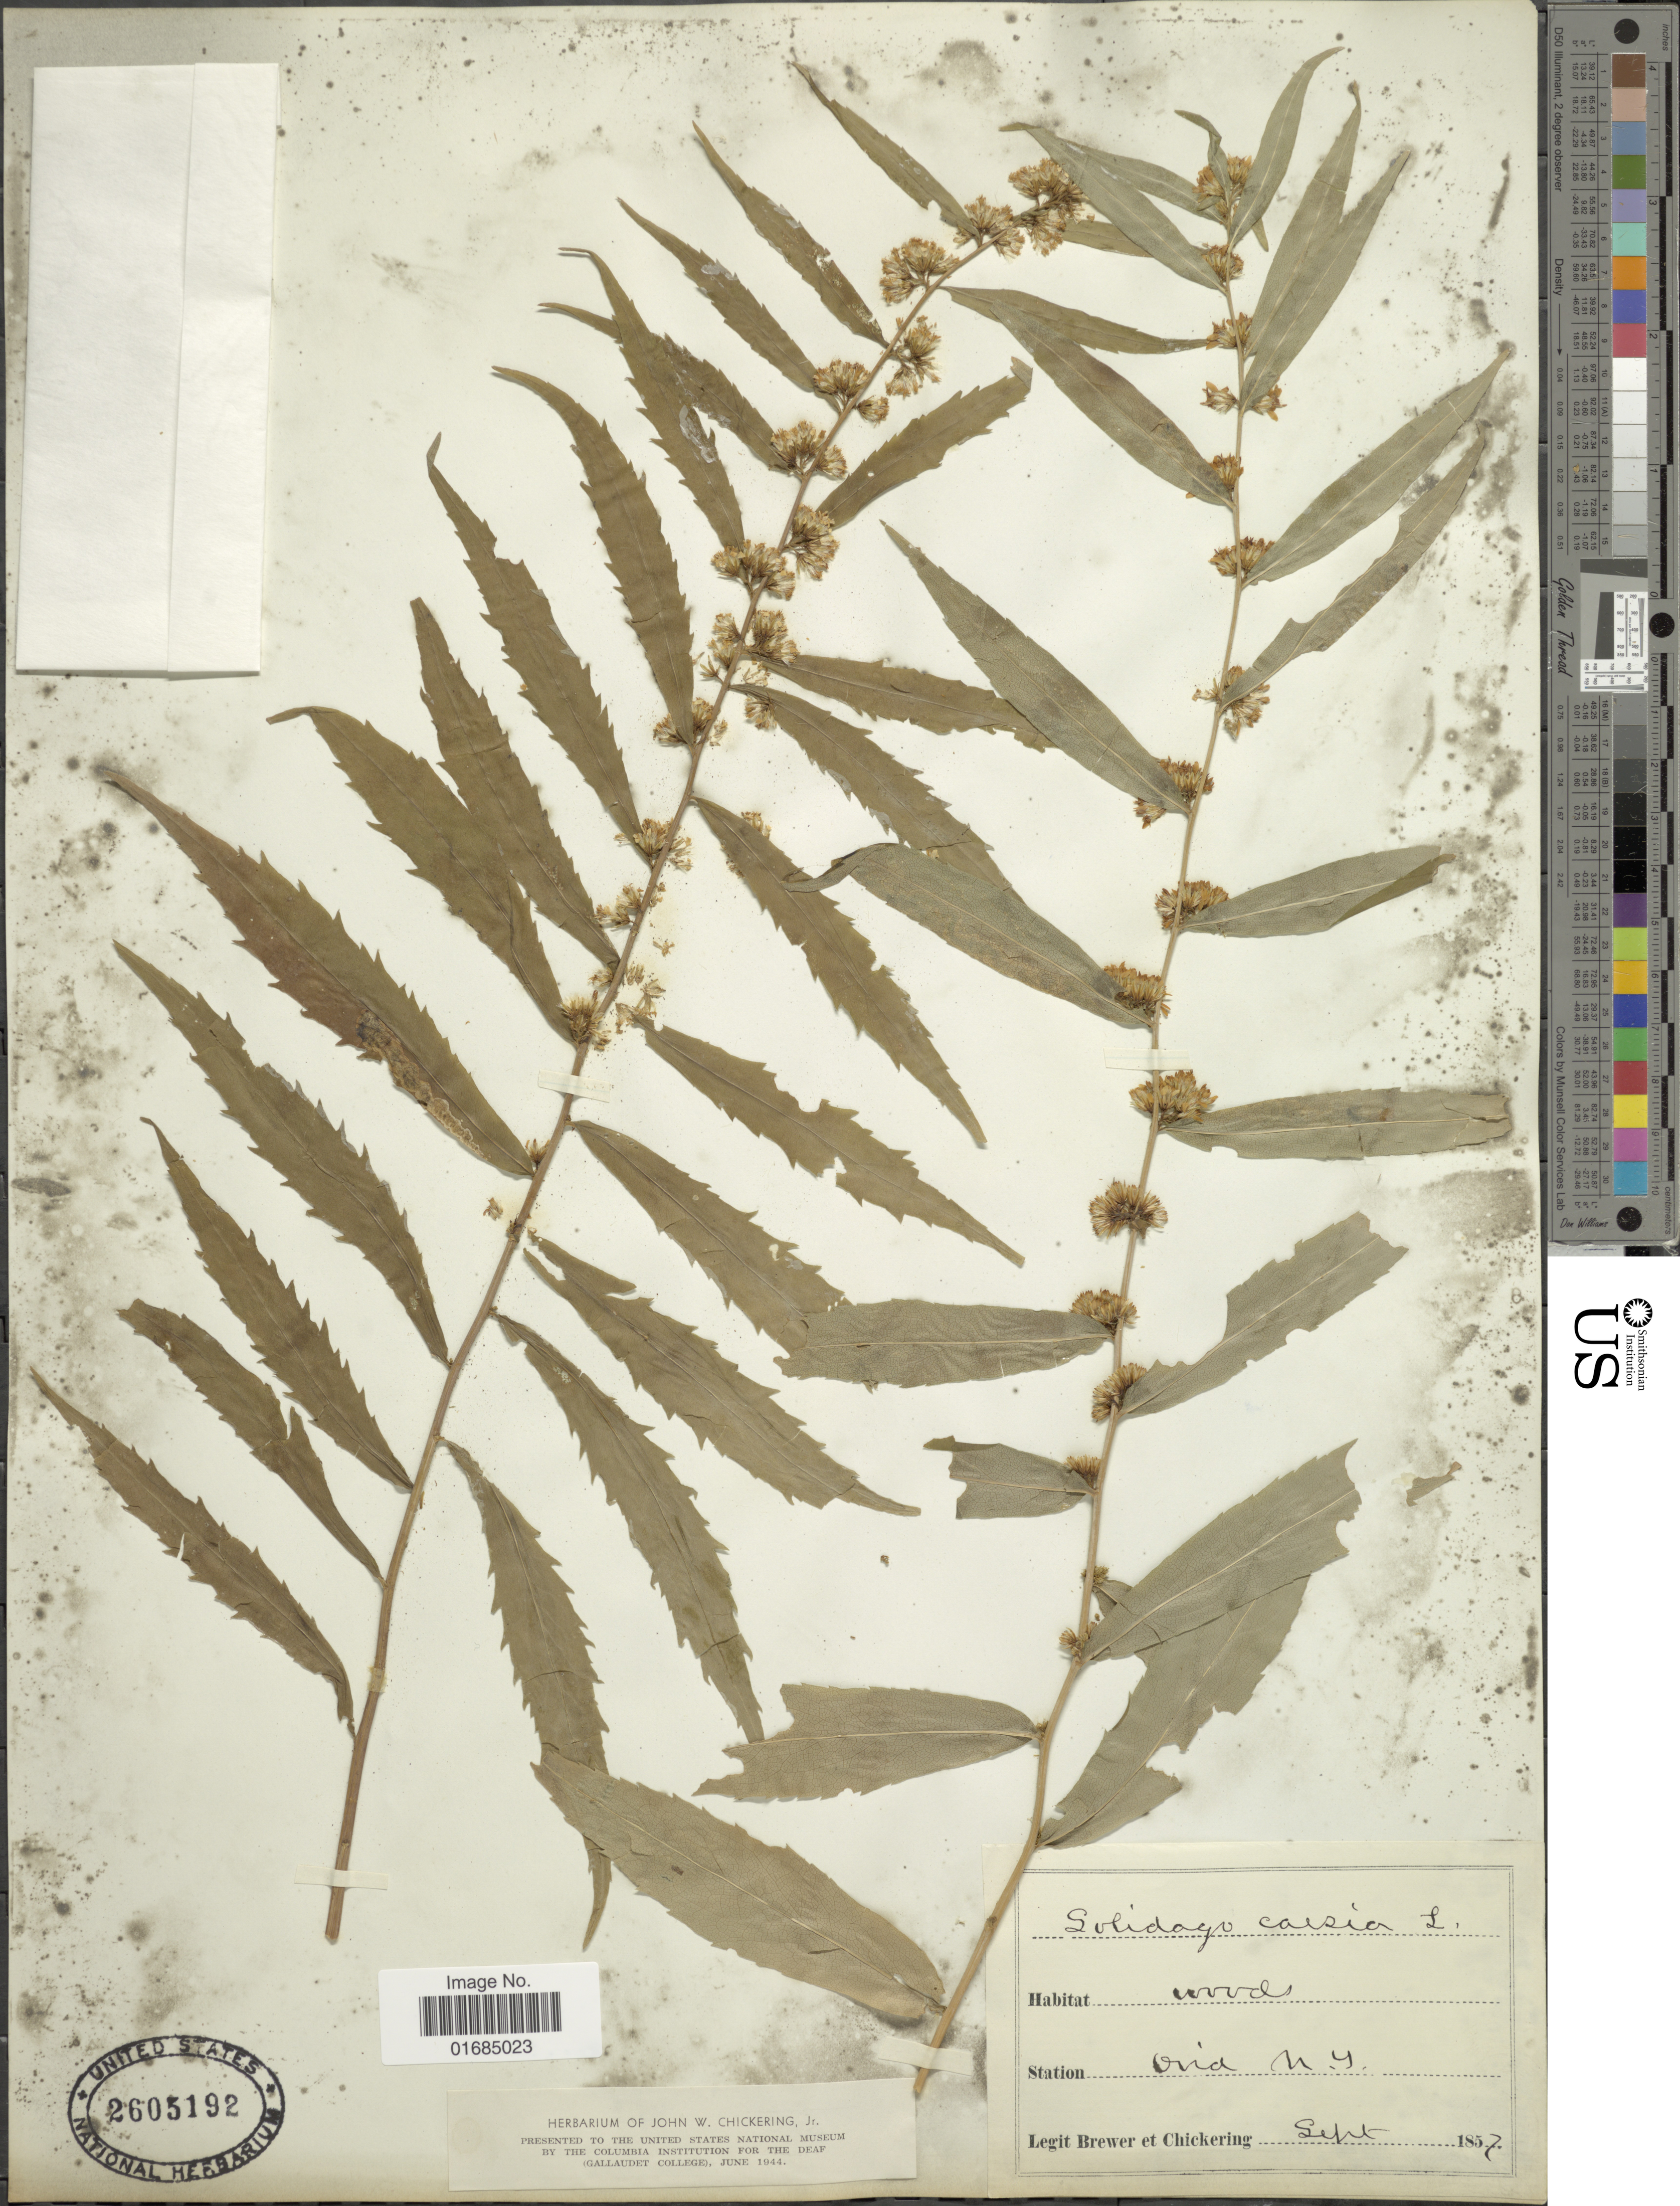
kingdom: Plantae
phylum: Tracheophyta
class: Magnoliopsida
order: Asterales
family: Asteraceae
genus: Solidago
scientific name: Solidago caesia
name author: L.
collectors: -. Brewer & J. W. Chickering Jr.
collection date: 1857-09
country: United States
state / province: New York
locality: Ovid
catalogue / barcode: US 2605192